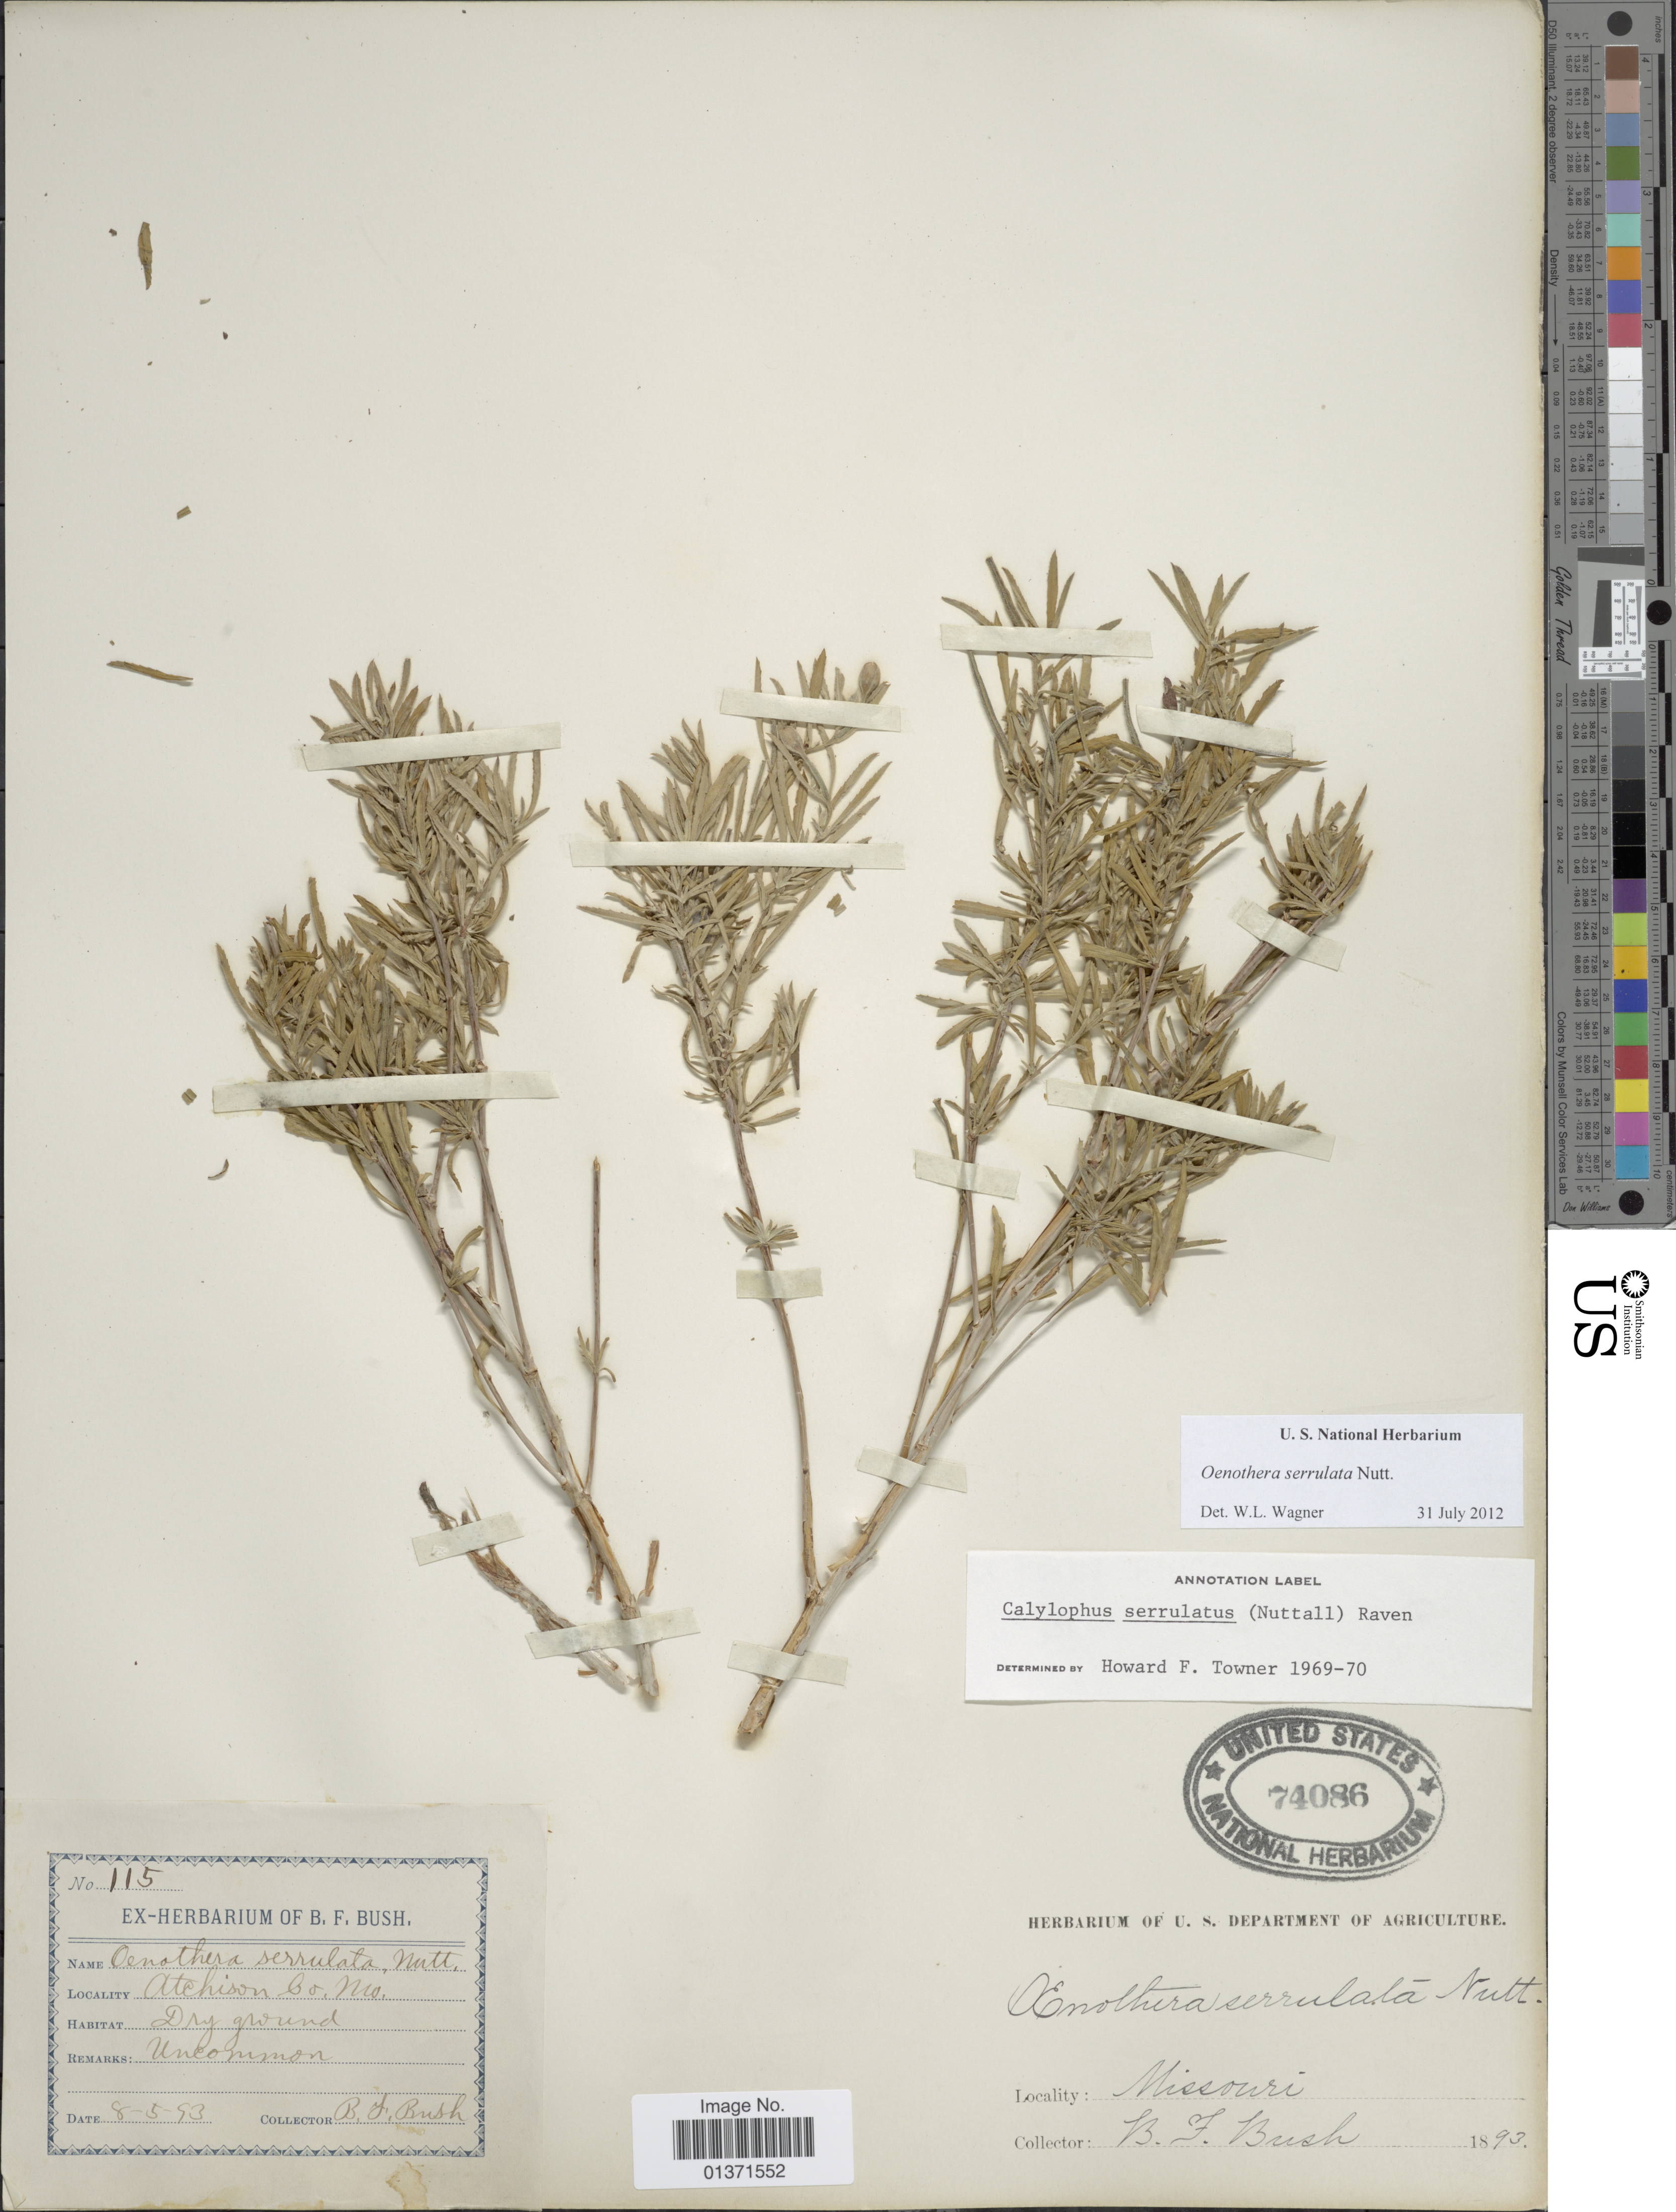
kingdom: Plantae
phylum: Tracheophyta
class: Magnoliopsida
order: Myrtales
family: Onagraceae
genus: Oenothera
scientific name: Oenothera serrulata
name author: Nutt.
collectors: B. F. Bush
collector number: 115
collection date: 1893-08-05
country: United States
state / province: Missouri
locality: Atchison Co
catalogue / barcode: US 74086